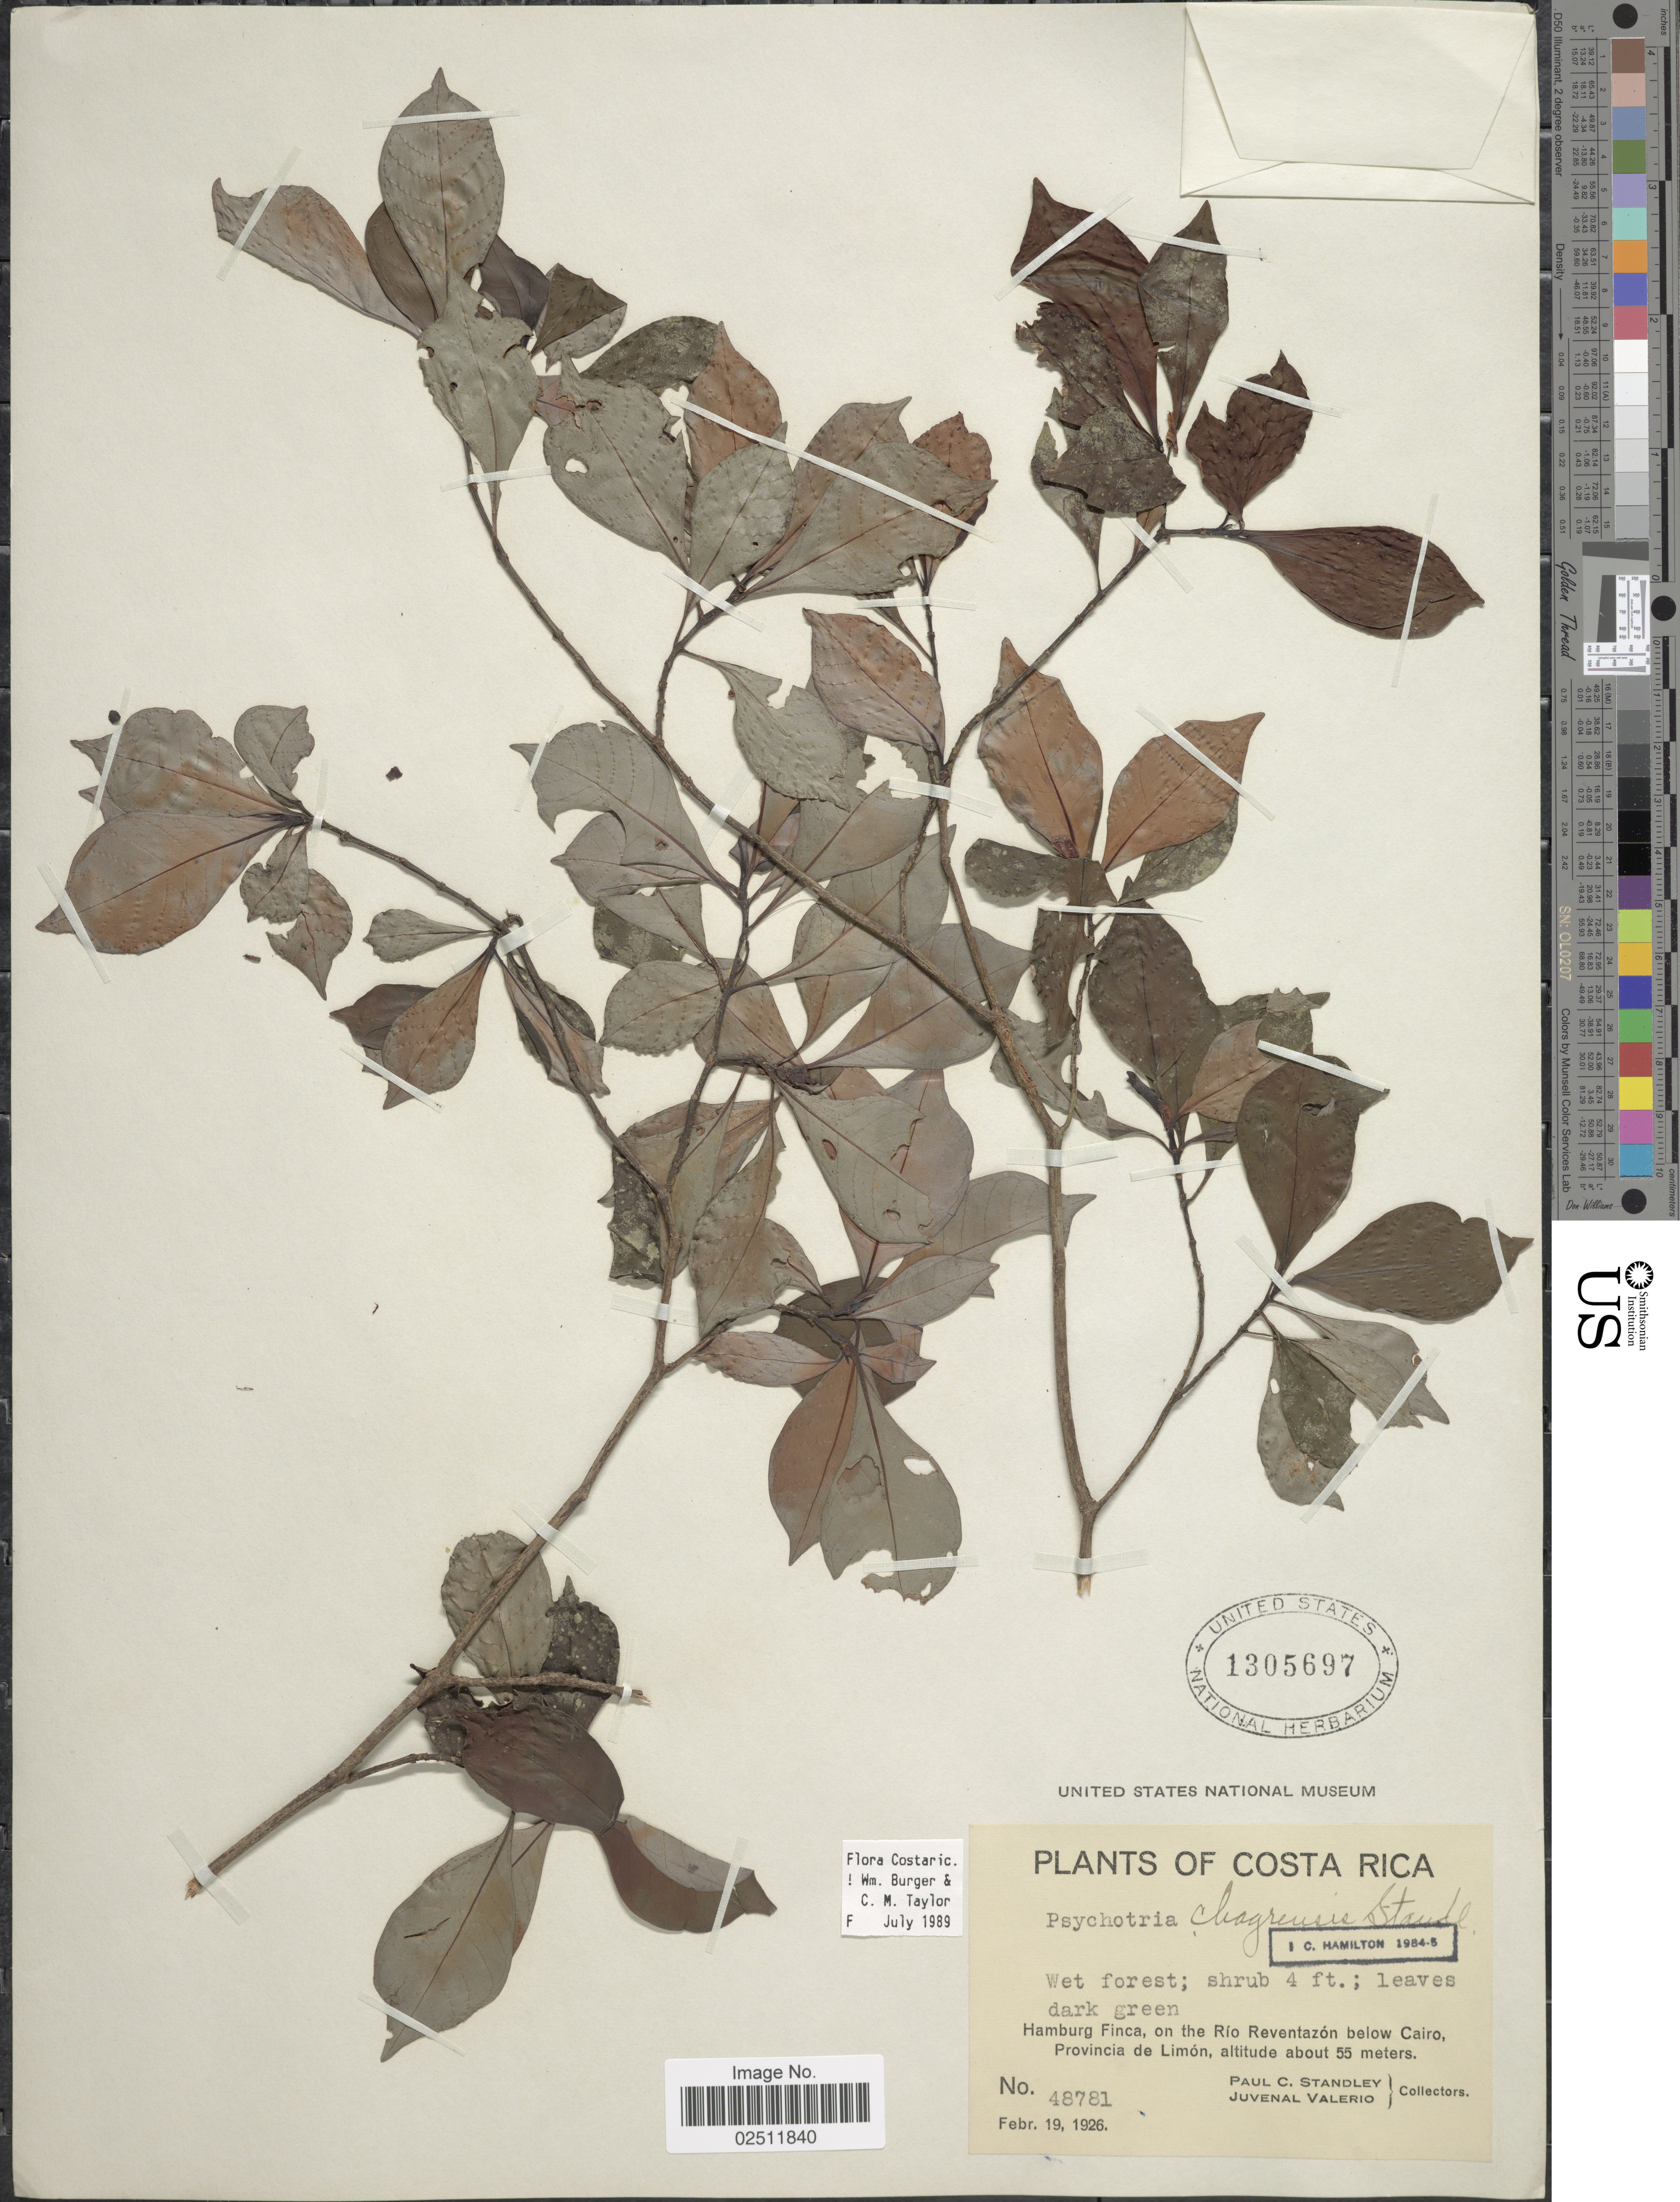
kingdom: Plantae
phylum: Tracheophyta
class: Magnoliopsida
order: Gentianales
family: Rubiaceae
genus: Psychotria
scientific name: Psychotria chagrensis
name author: Standl.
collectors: P. C. Standley & J. Valerio R.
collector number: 48781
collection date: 1926-02-19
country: Costa Rica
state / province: Limón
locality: Hamburg Finca, on the Rio Reventazon below Cairo.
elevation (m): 55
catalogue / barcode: US 1305697